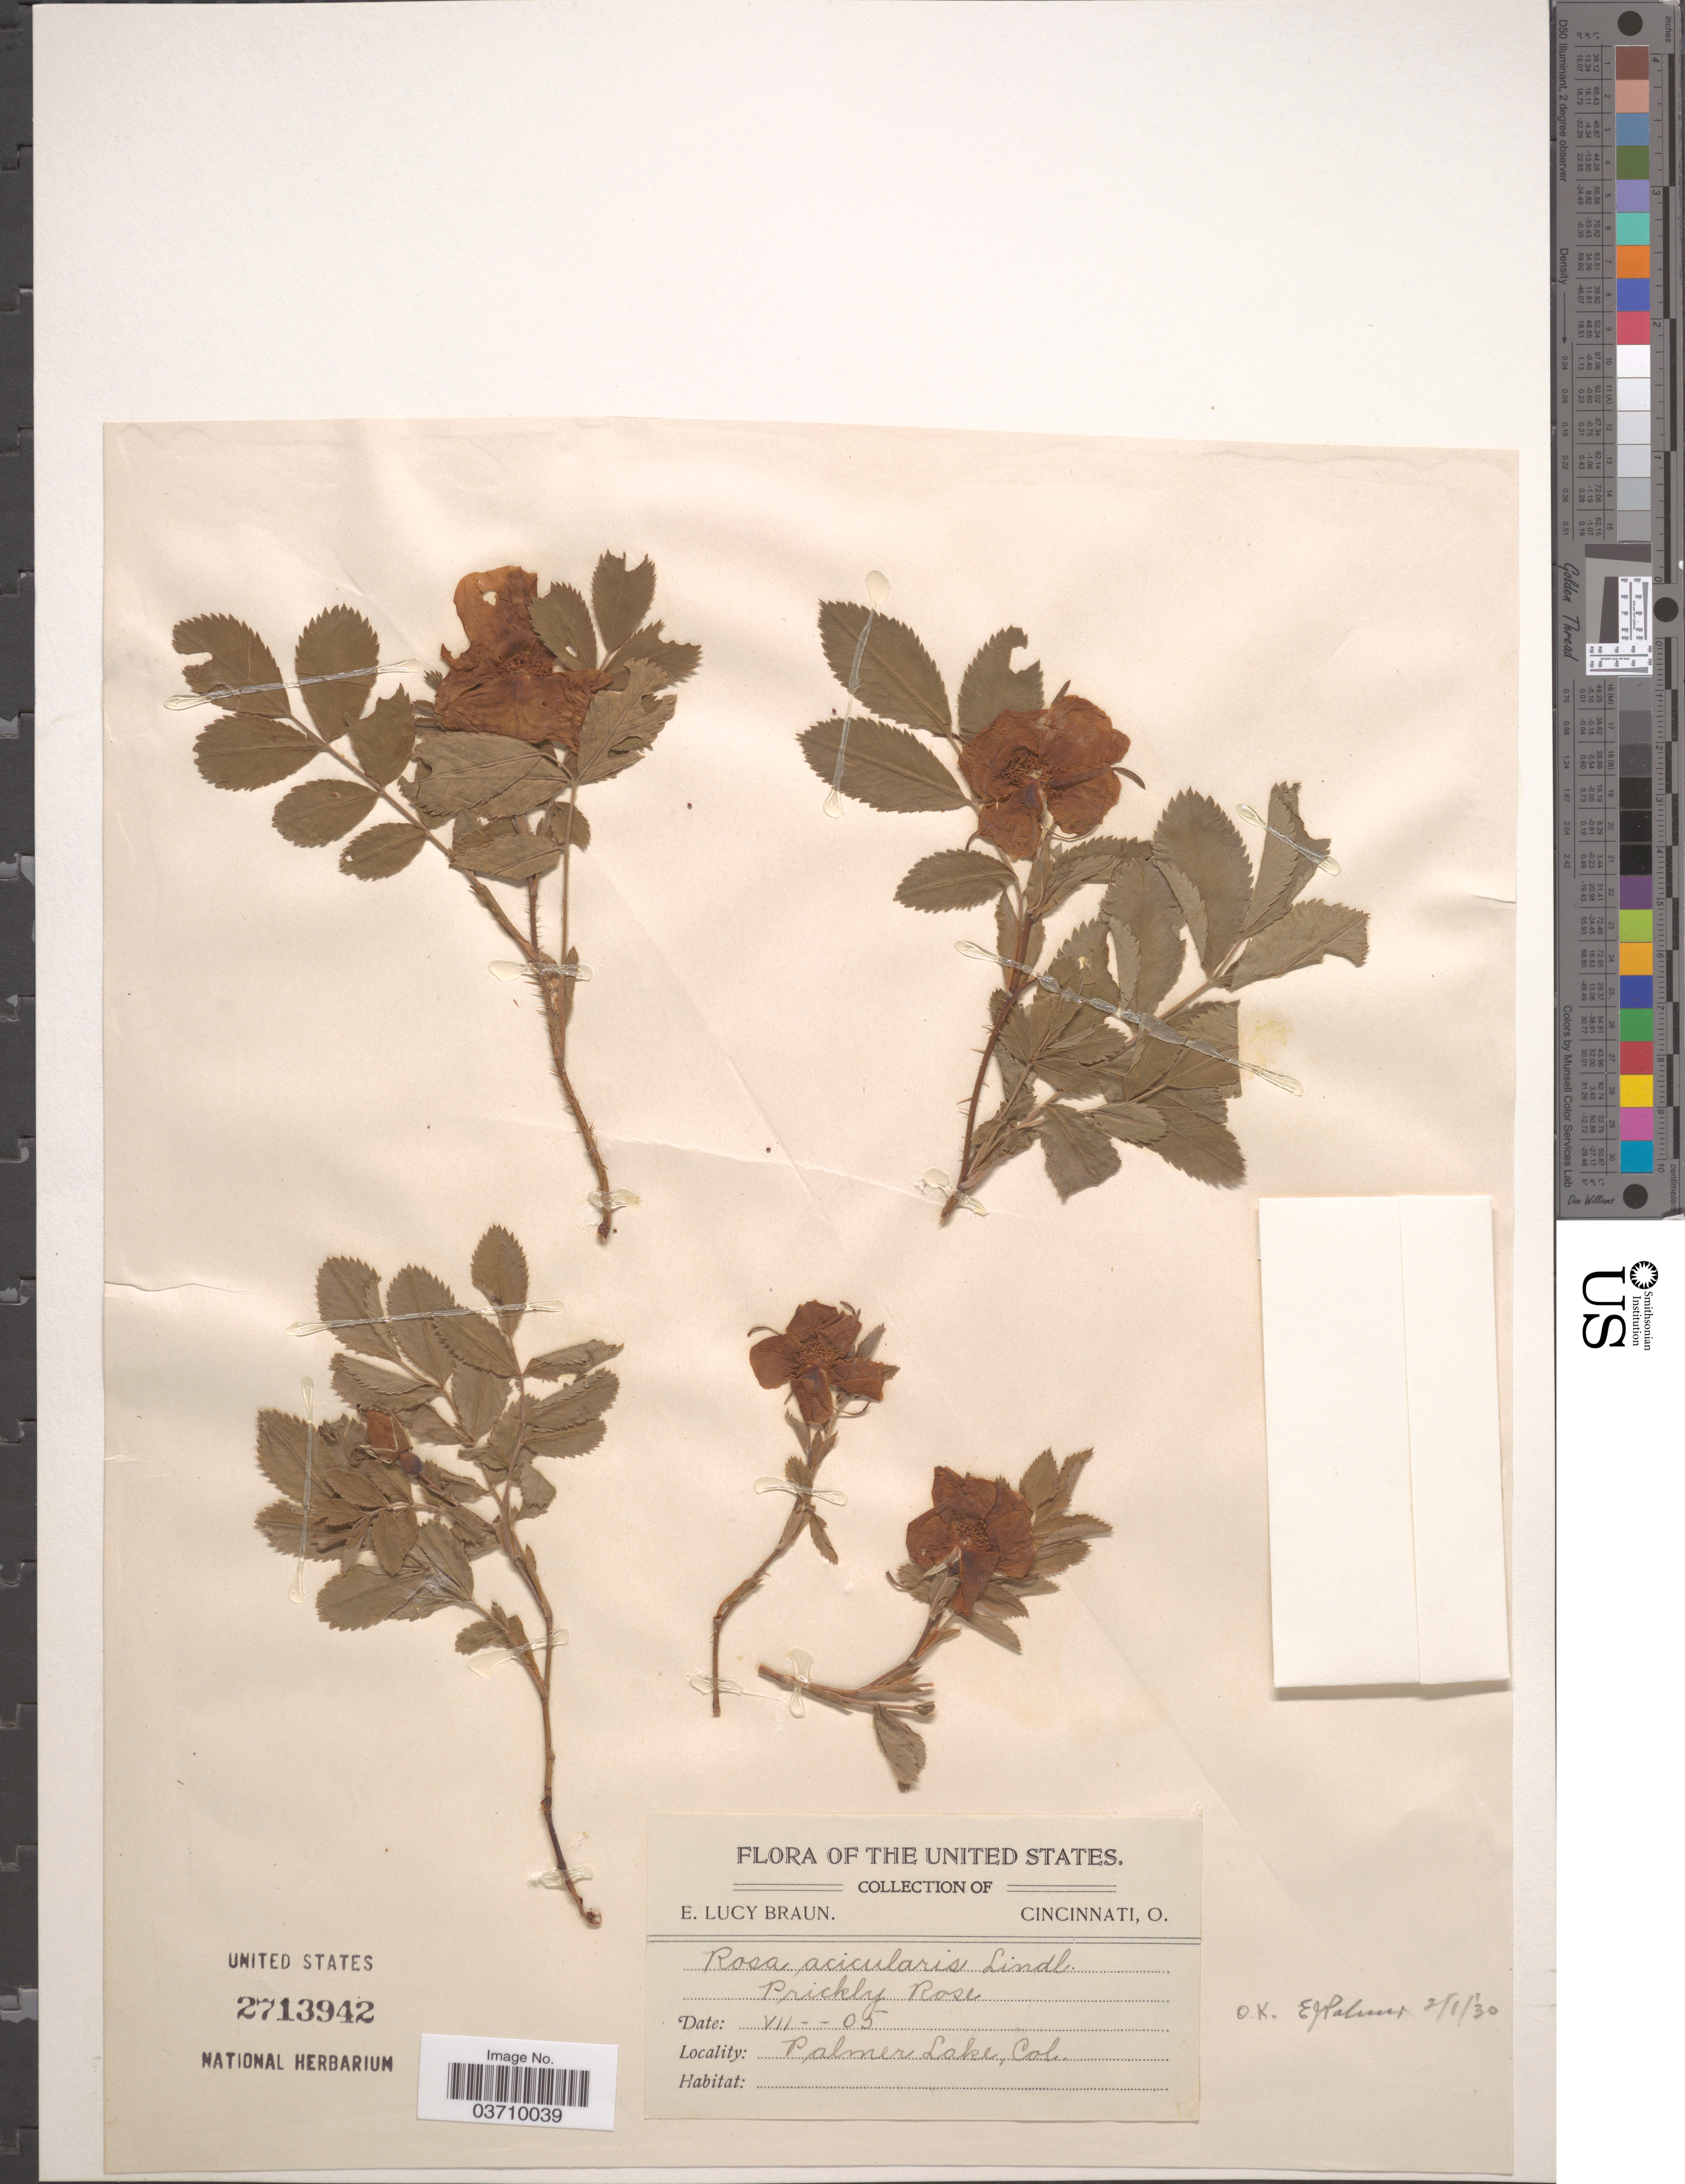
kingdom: Plantae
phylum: Tracheophyta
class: Magnoliopsida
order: Rosales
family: Rosaceae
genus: Rosa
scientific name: Rosa acicularis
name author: Lindl.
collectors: E. L. Braun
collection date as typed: Transcribed d/m/y: /7/5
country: United States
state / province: Colorado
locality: Palmer Lake.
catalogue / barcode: US 2713942